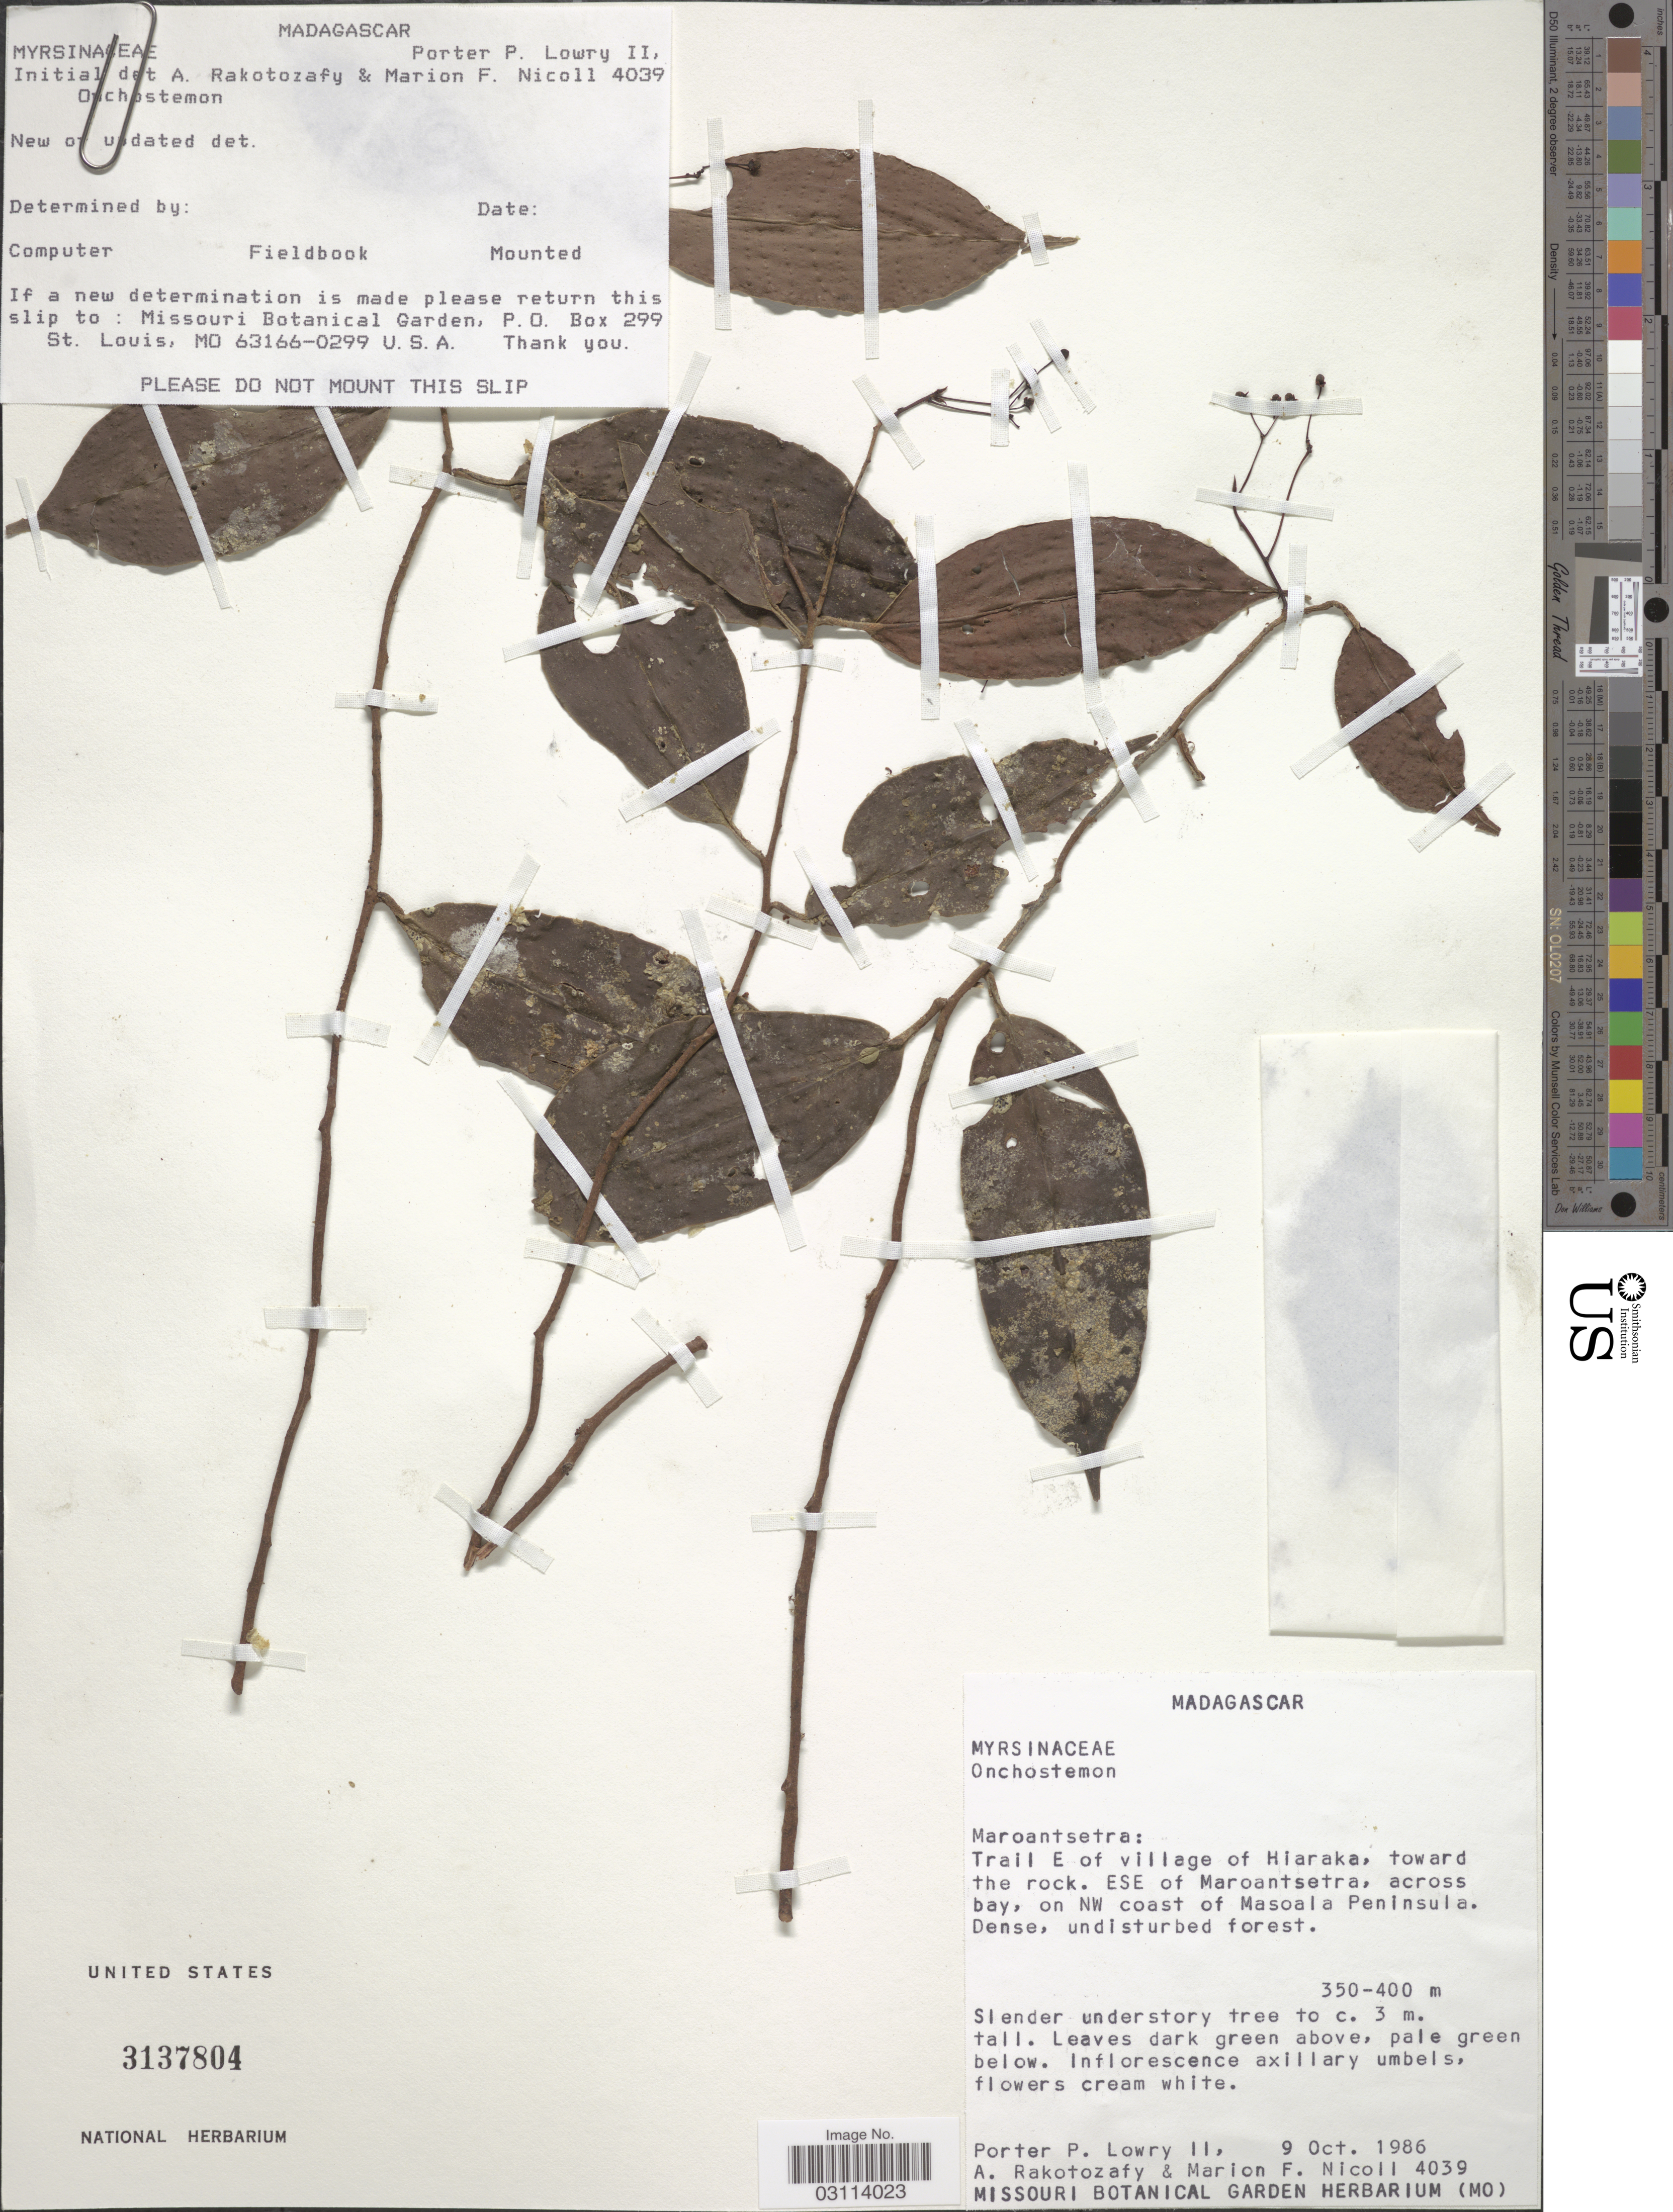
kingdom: Plantae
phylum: Tracheophyta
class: Magnoliopsida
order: Ericales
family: Primulaceae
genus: Oncostemon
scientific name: Oncostemon sp.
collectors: P. P. Lowry, A. Rakotozafy & M. F. Nicoll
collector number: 4039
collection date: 1986-10-09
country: Madagascar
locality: Maroantsetra: Trail E of village of Hiaraka, toward the rock. ESE of Maroantsetra, across bay, on NW coast of Masoala Peninsula.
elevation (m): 350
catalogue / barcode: US 3137804